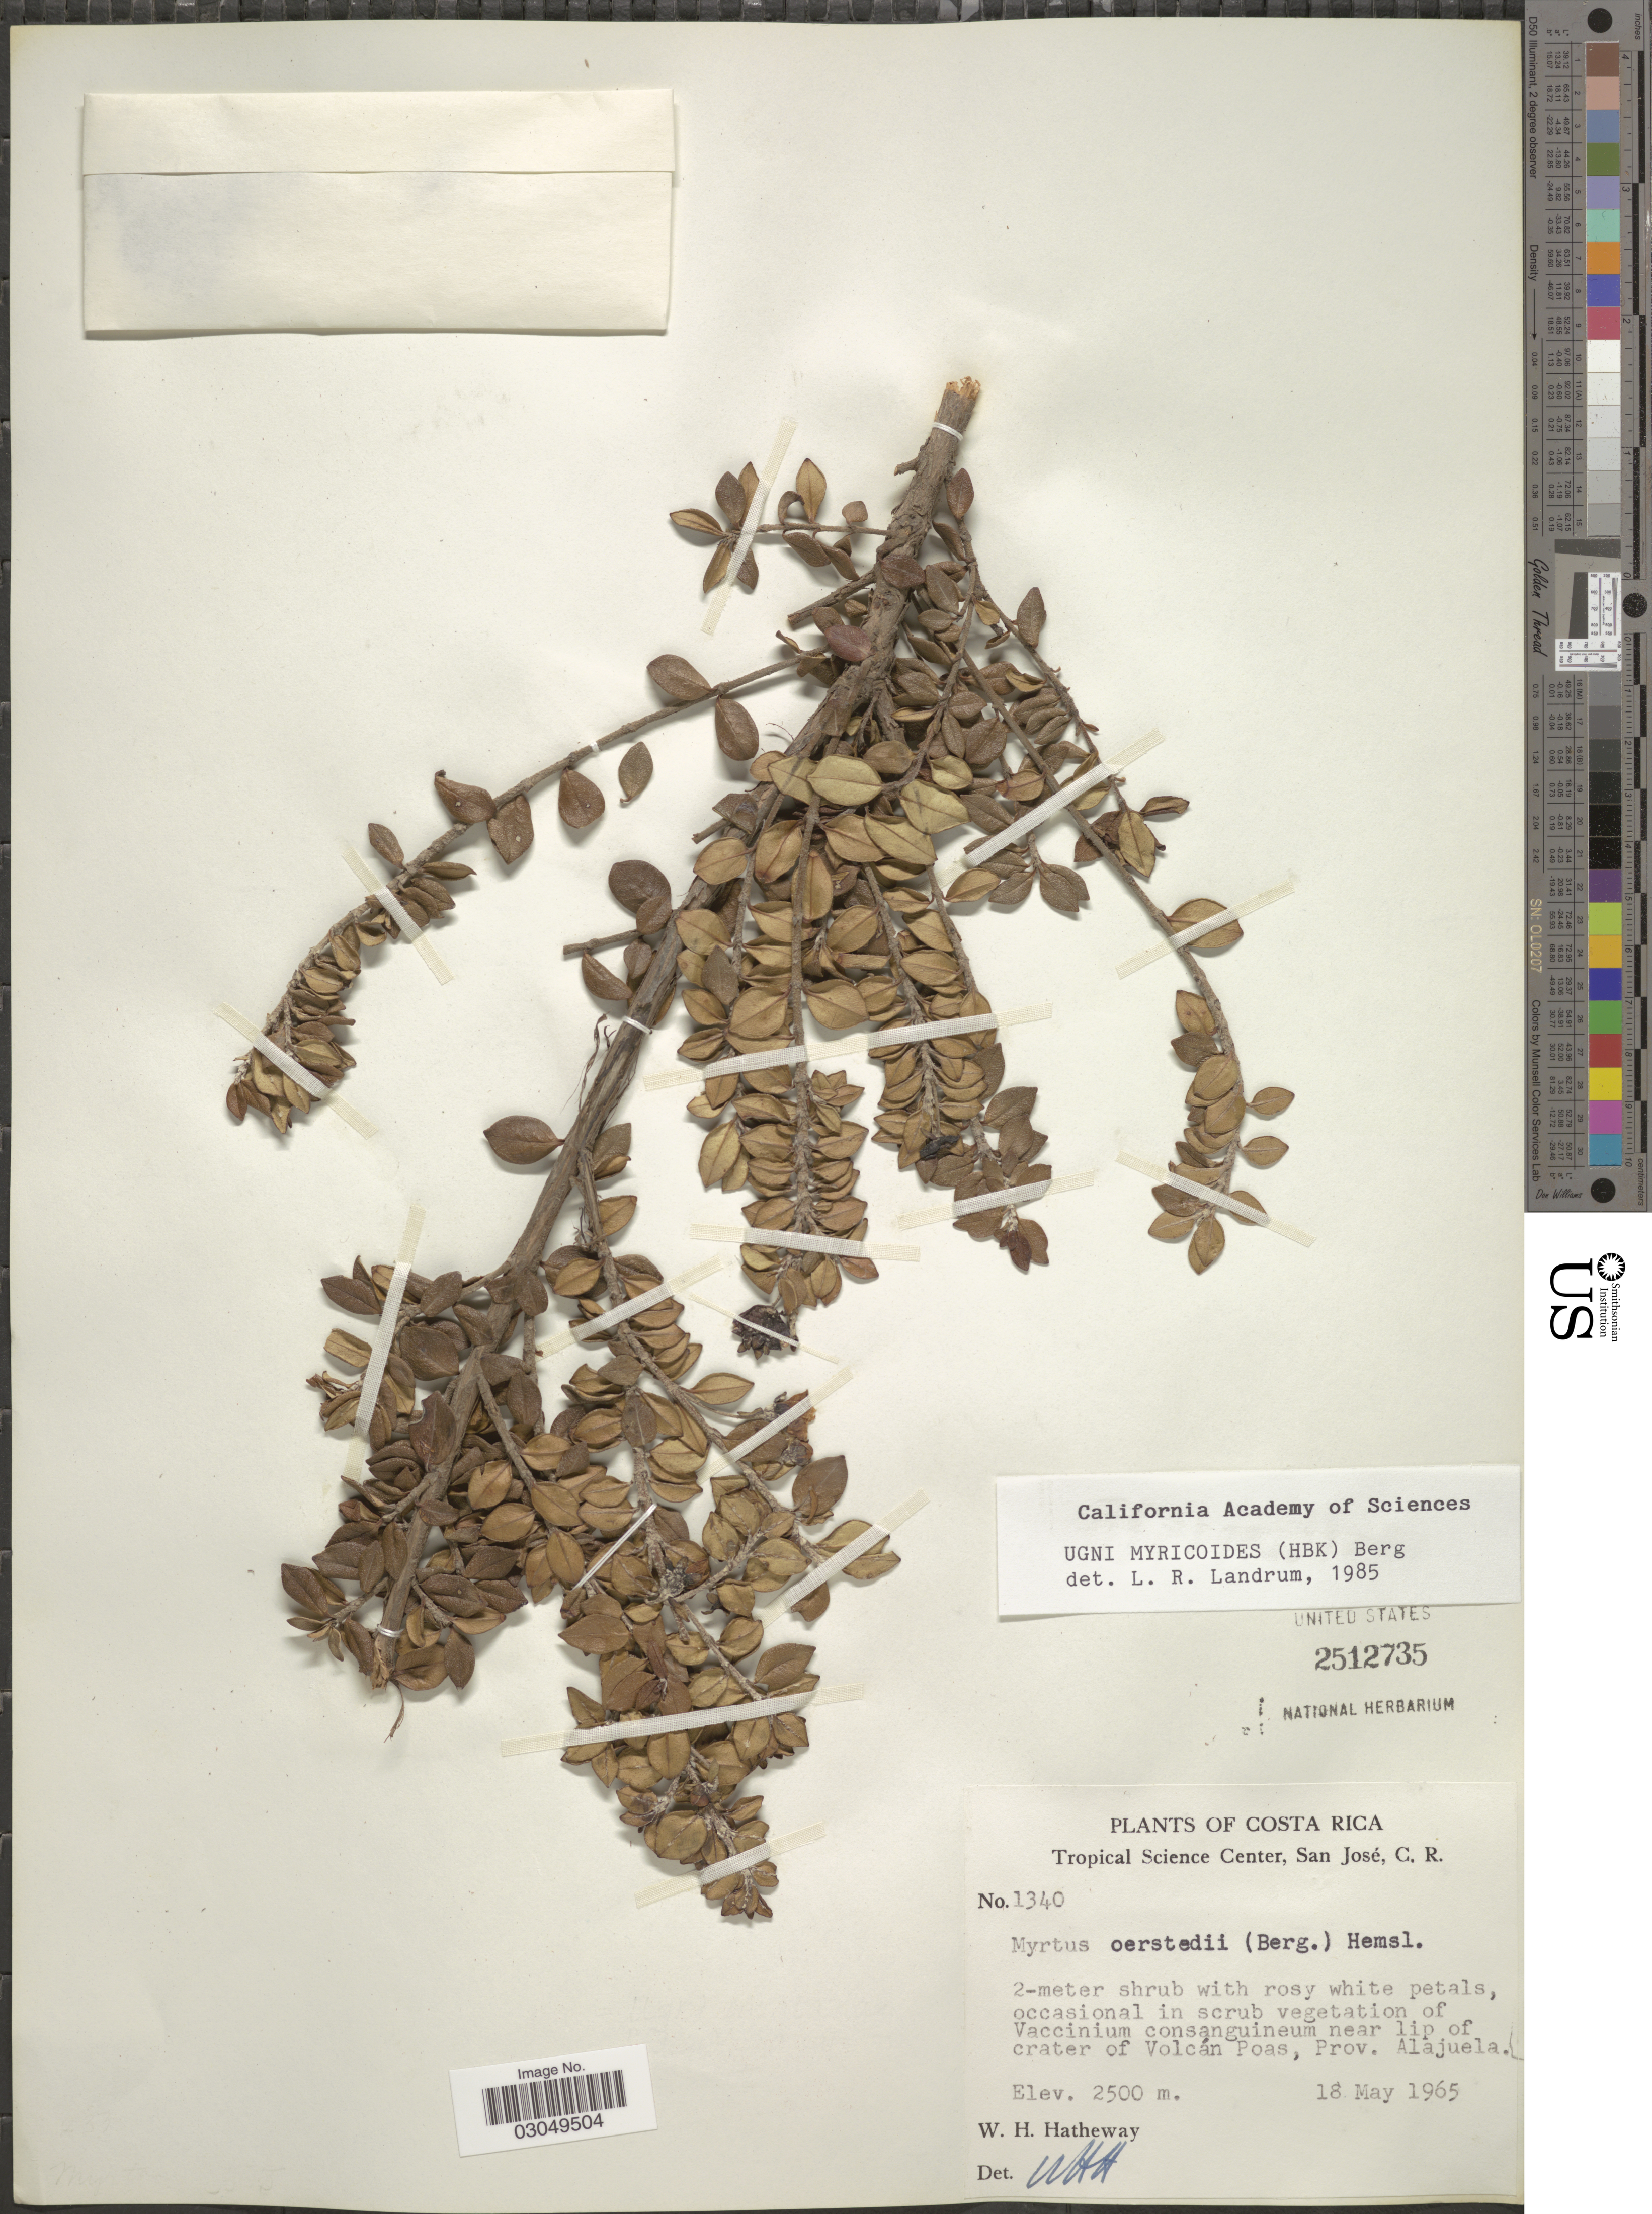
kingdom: Plantae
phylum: Tracheophyta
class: Magnoliopsida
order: Myrtales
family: Myrtaceae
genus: Ugni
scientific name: Ugni myricoides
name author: (Kunth) O. Berg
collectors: W. H. Hatheway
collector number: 1340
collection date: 1965-05-18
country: Costa Rica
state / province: Alajuela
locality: Near lip of crater of Volcán Poas, Prov. Alajuela.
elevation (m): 2500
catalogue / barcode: US 2512735